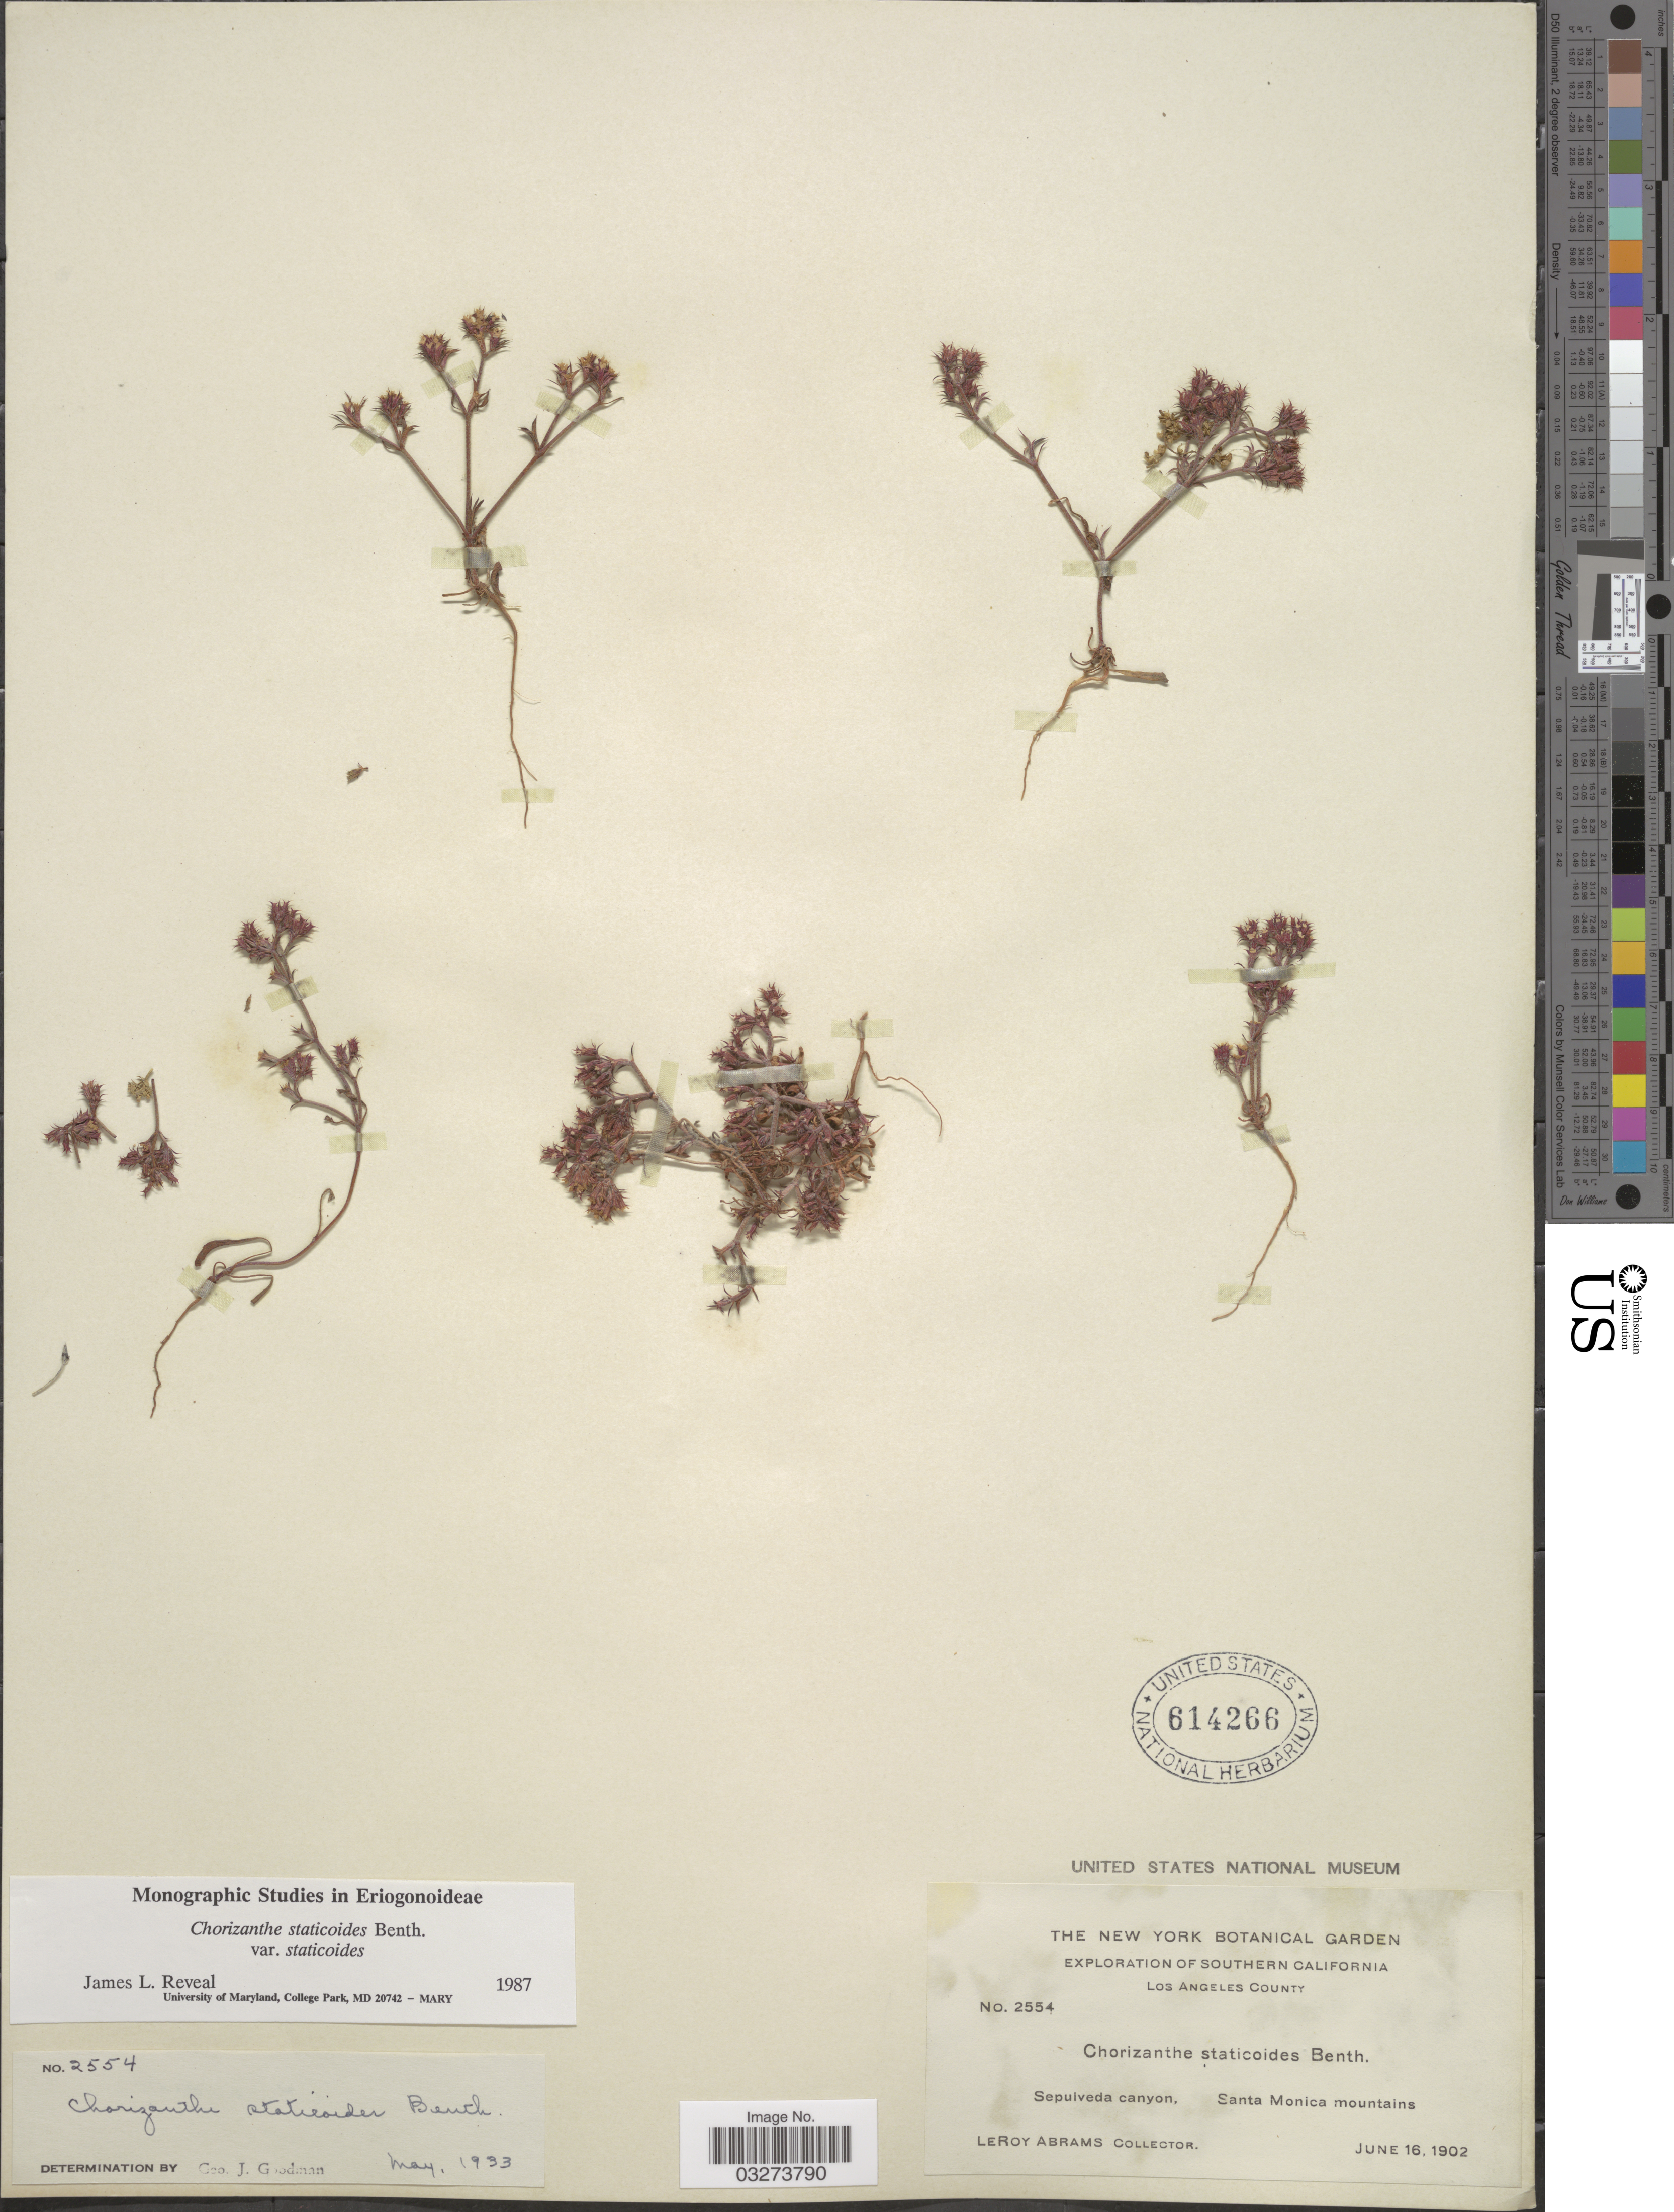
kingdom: Plantae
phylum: Tracheophyta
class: Magnoliopsida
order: Caryophyllales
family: Polygonaceae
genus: Chorizanthe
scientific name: Chorizanthe staticoides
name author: Benth.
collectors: L. Abrams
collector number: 2554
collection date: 1902-06-16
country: United States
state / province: California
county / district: Los Angeles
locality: Southern California, Los Angeles County, Sepuiveda canyon, Santa Monica mountains.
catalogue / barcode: US 614266